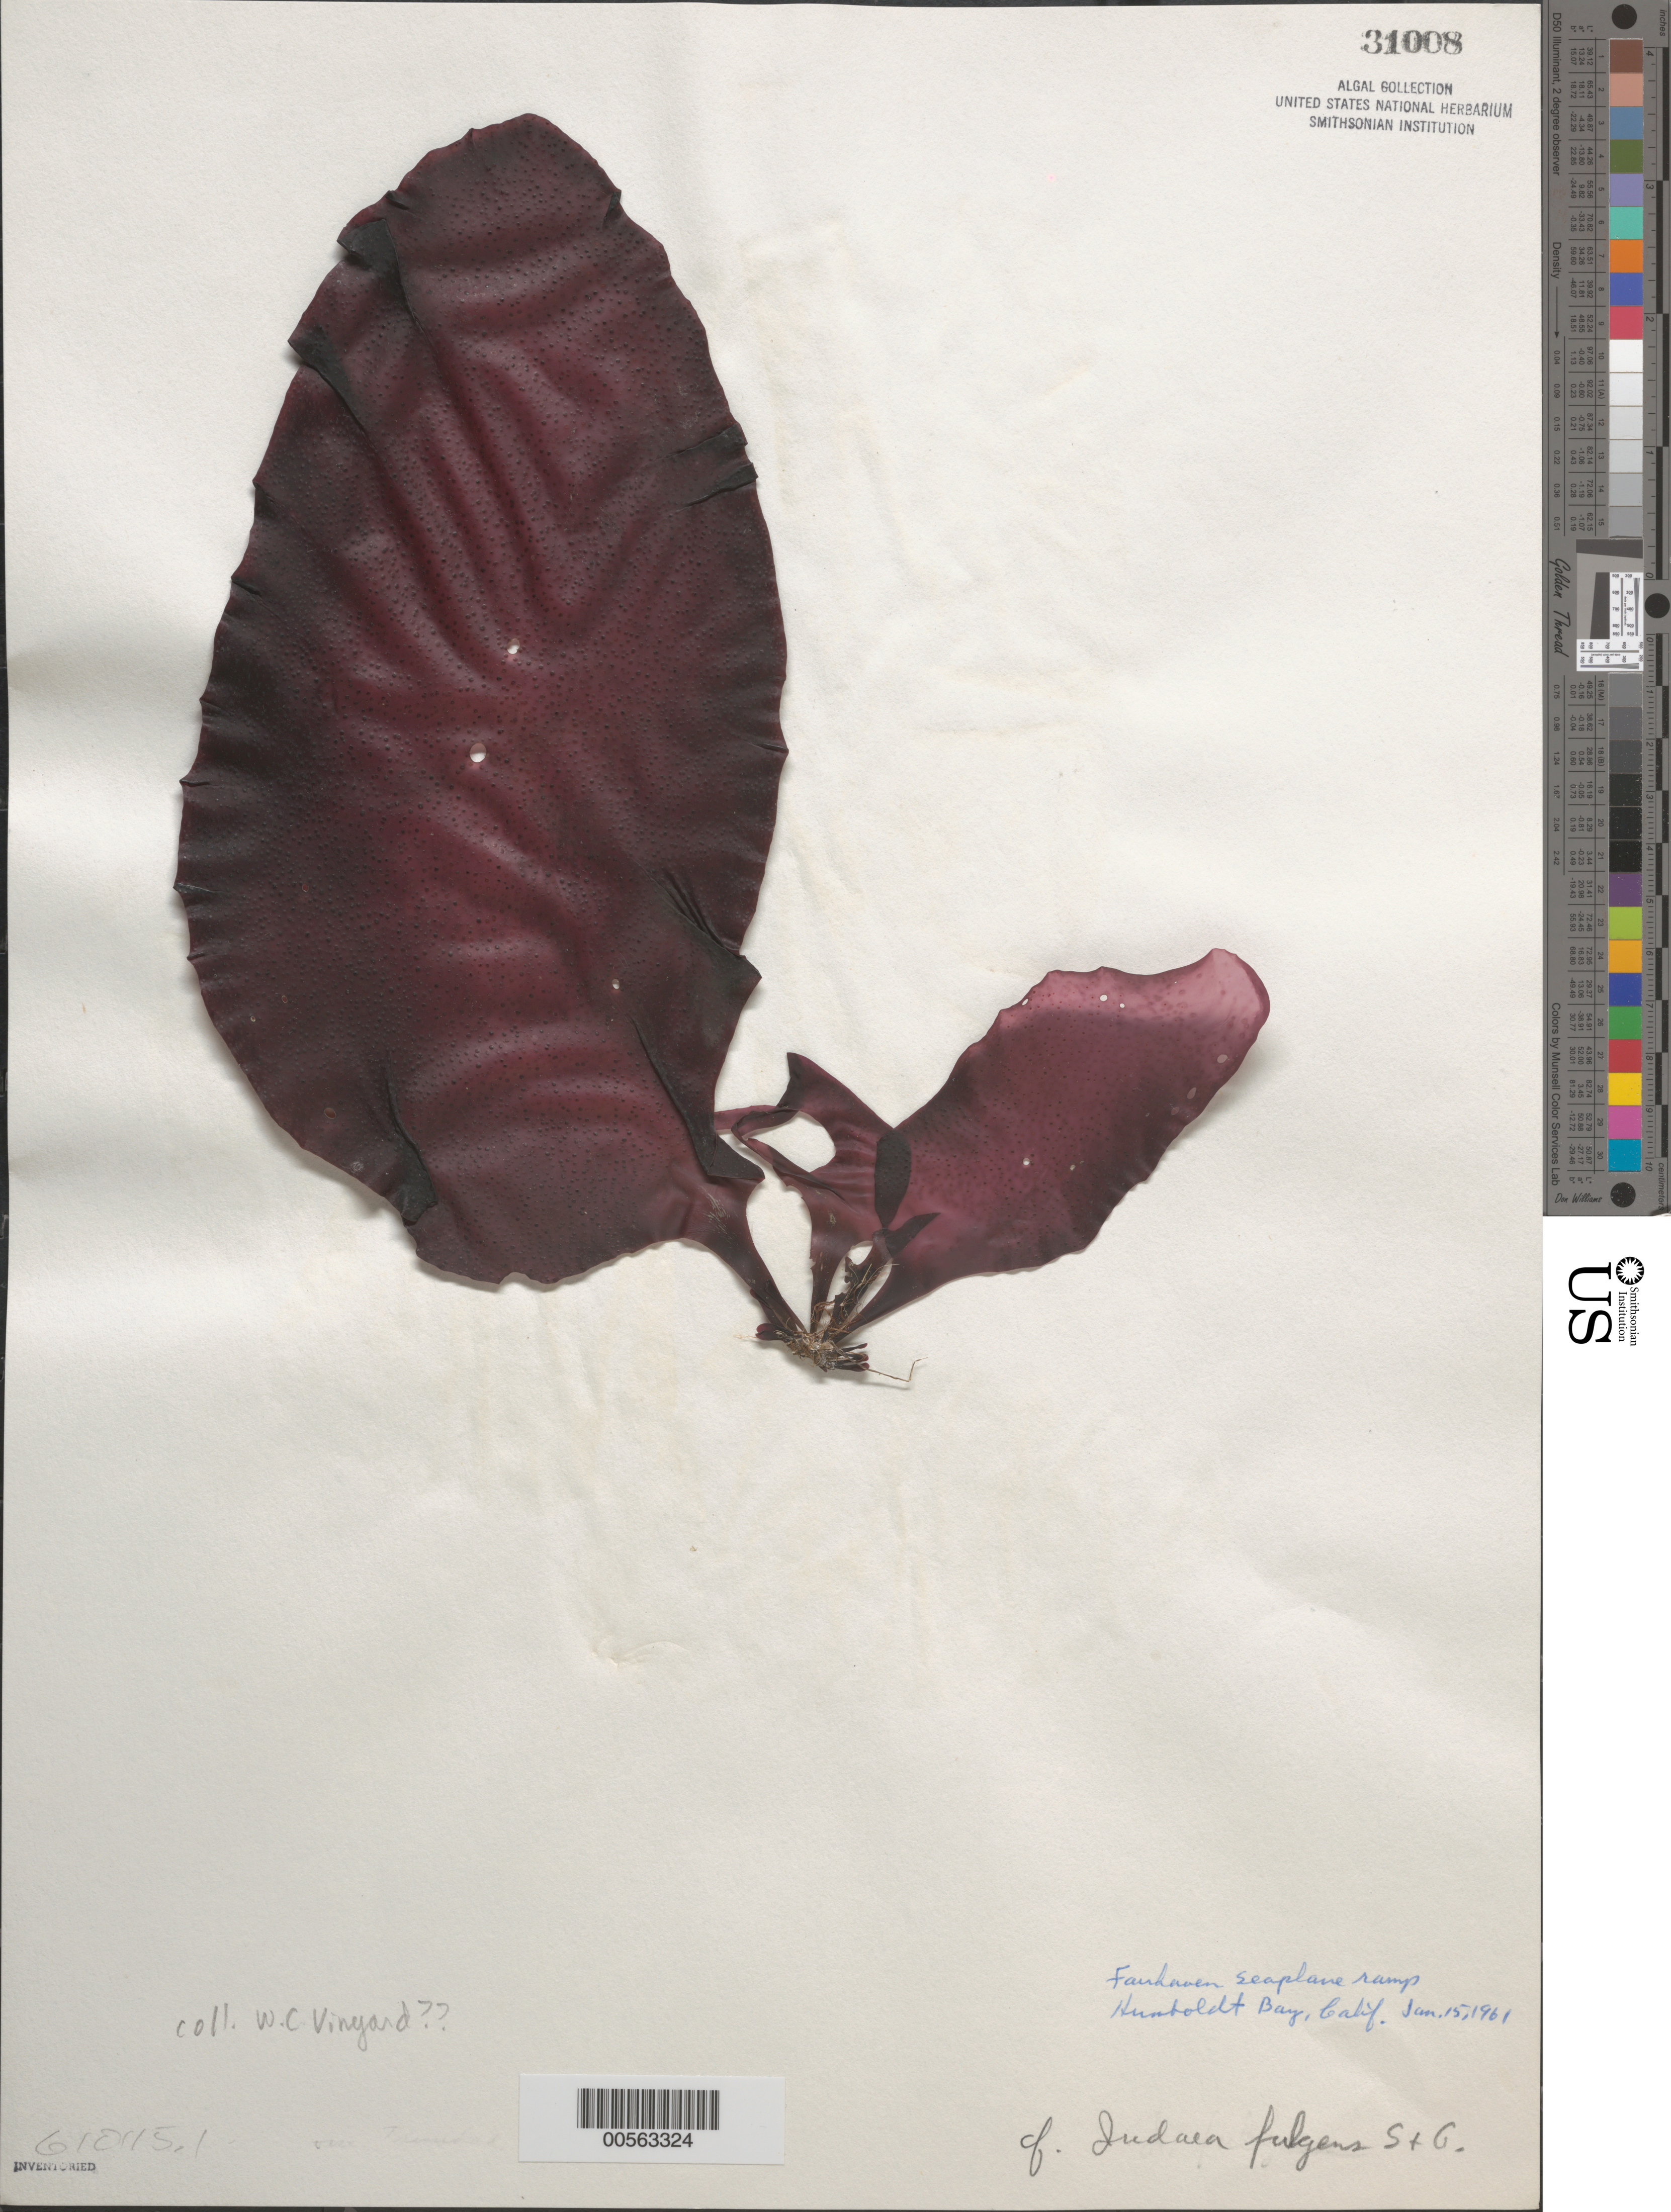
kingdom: Plantae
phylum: Rhodophyta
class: Florideophyceae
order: Gigartinales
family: Gigartinaceae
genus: Mazzaella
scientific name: Mazzaella splendens var. fulgens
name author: (Setchell & N.L. Gardner) Hughey & Hommersand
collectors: W. Vinyard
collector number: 610115.1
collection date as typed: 15 Jan 1961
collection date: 1961-01-15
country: United States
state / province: California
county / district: Humboldt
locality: Fairhaven seaplane ramp, Humboldt Bay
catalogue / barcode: US 31008